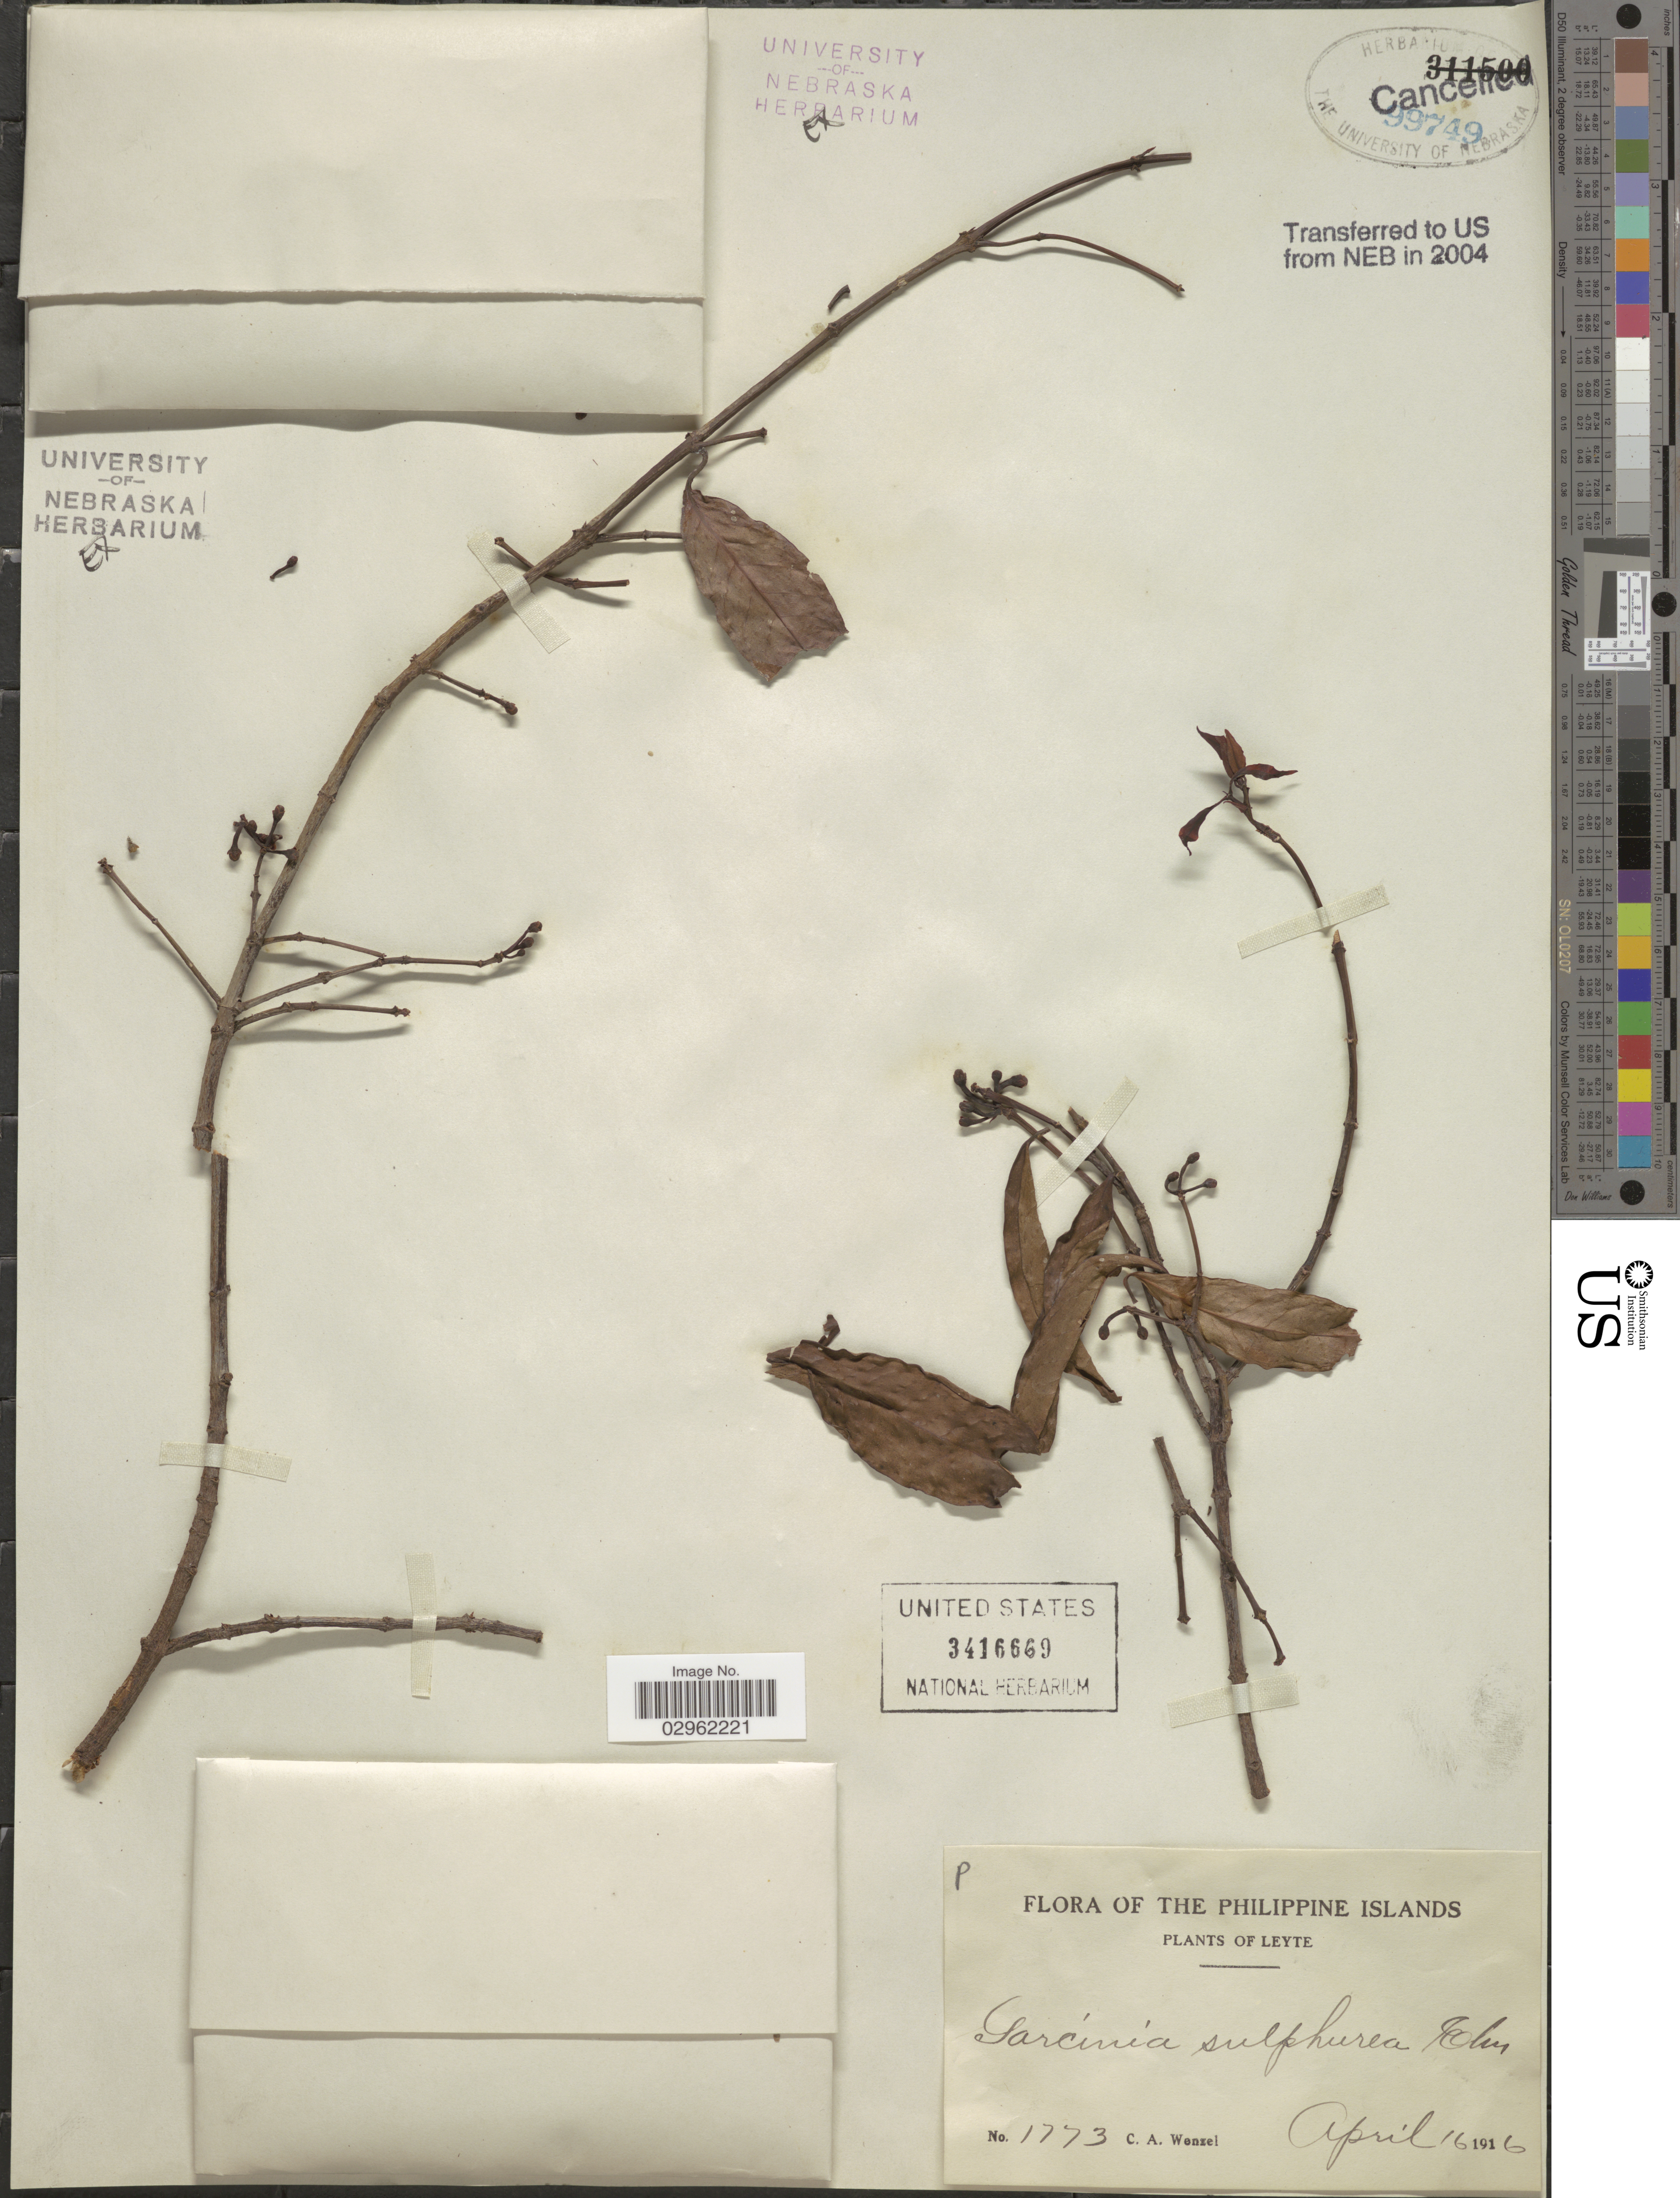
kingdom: Plantae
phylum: Tracheophyta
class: Magnoliopsida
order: Malpighiales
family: Clusiaceae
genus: Garcinia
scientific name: Garcinia sulphurea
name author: Elmer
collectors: C. Wenzel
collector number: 1773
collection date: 1916-04-16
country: Philippines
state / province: Eastern Visayas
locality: Leyte.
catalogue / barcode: US 3416669